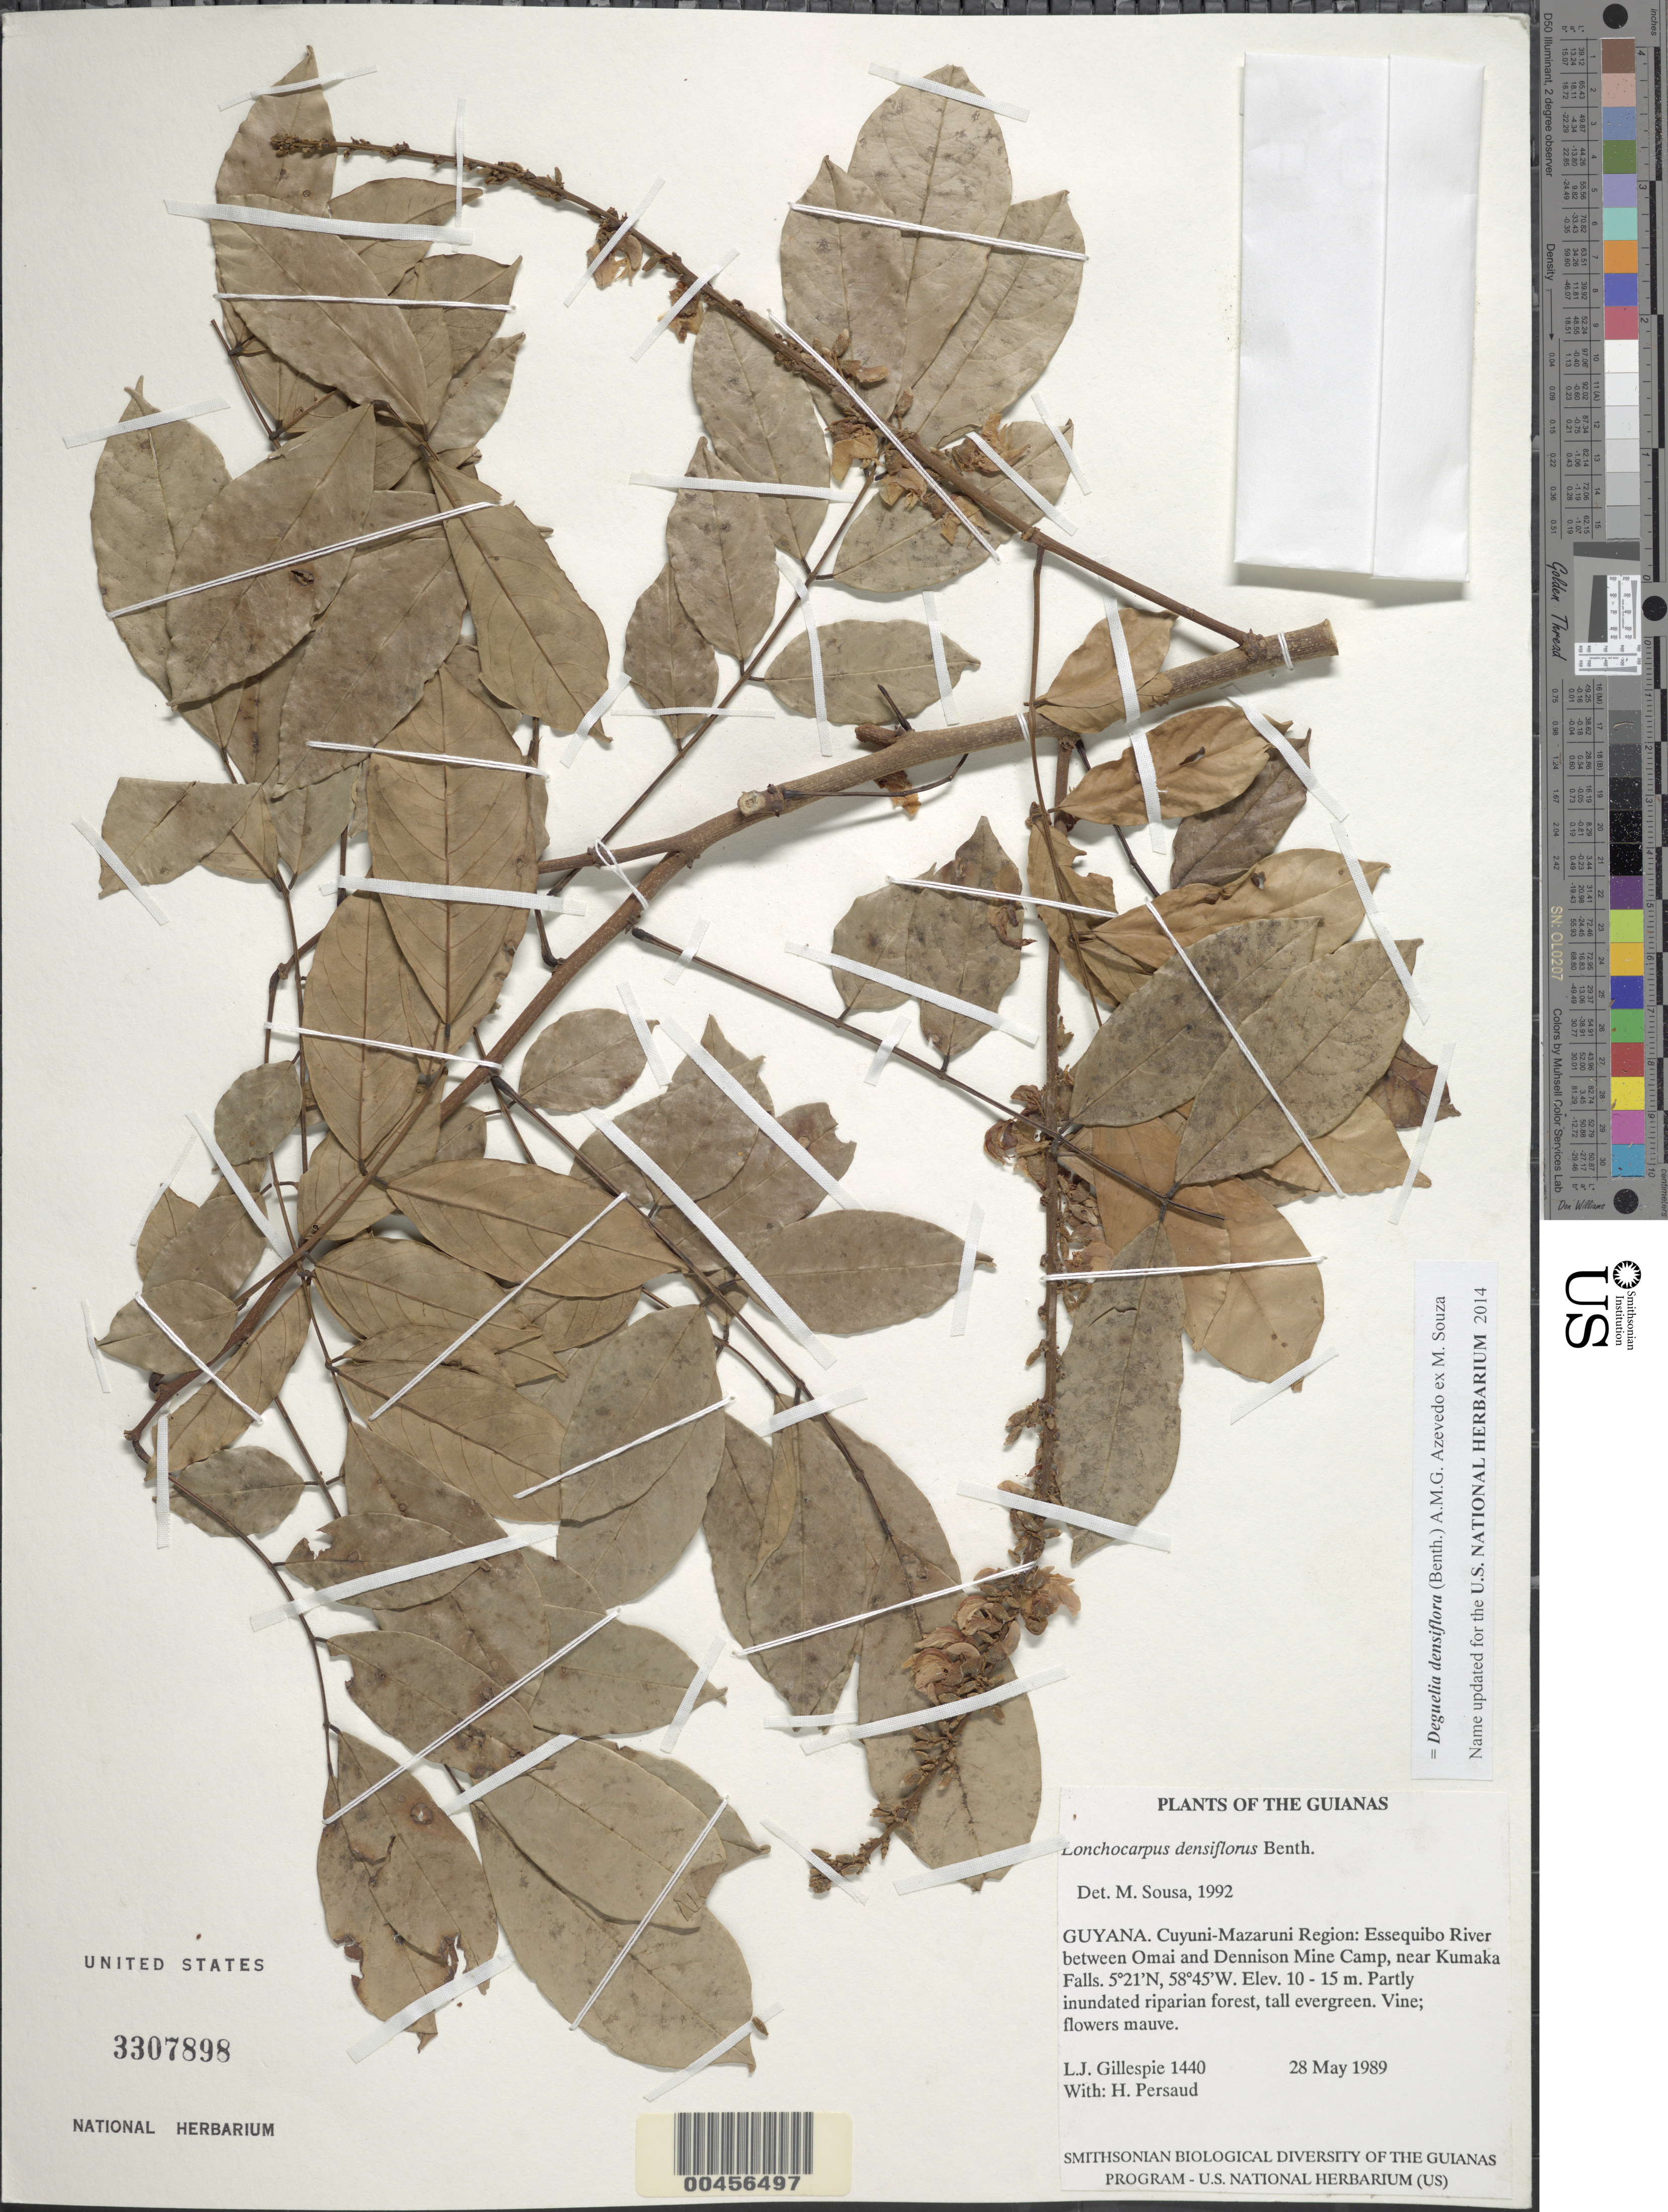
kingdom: Plantae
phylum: Tracheophyta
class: Magnoliopsida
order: Fabales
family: Fabaceae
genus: Deguelia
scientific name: Deguelia densiflora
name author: (Benth.) A.M.G. Azevedo ex M. Sousa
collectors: L. J. Gillespie & H. Persaud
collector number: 1440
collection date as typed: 28 May 1989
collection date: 1989-05-28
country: Guyana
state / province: Cuyuni-Mazaruni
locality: Essequibo River between Omai and Dennison Mine Camp, near Kumaka Falls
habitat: Partly inundated riparian forest, tall evergreen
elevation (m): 10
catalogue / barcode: US 3307898